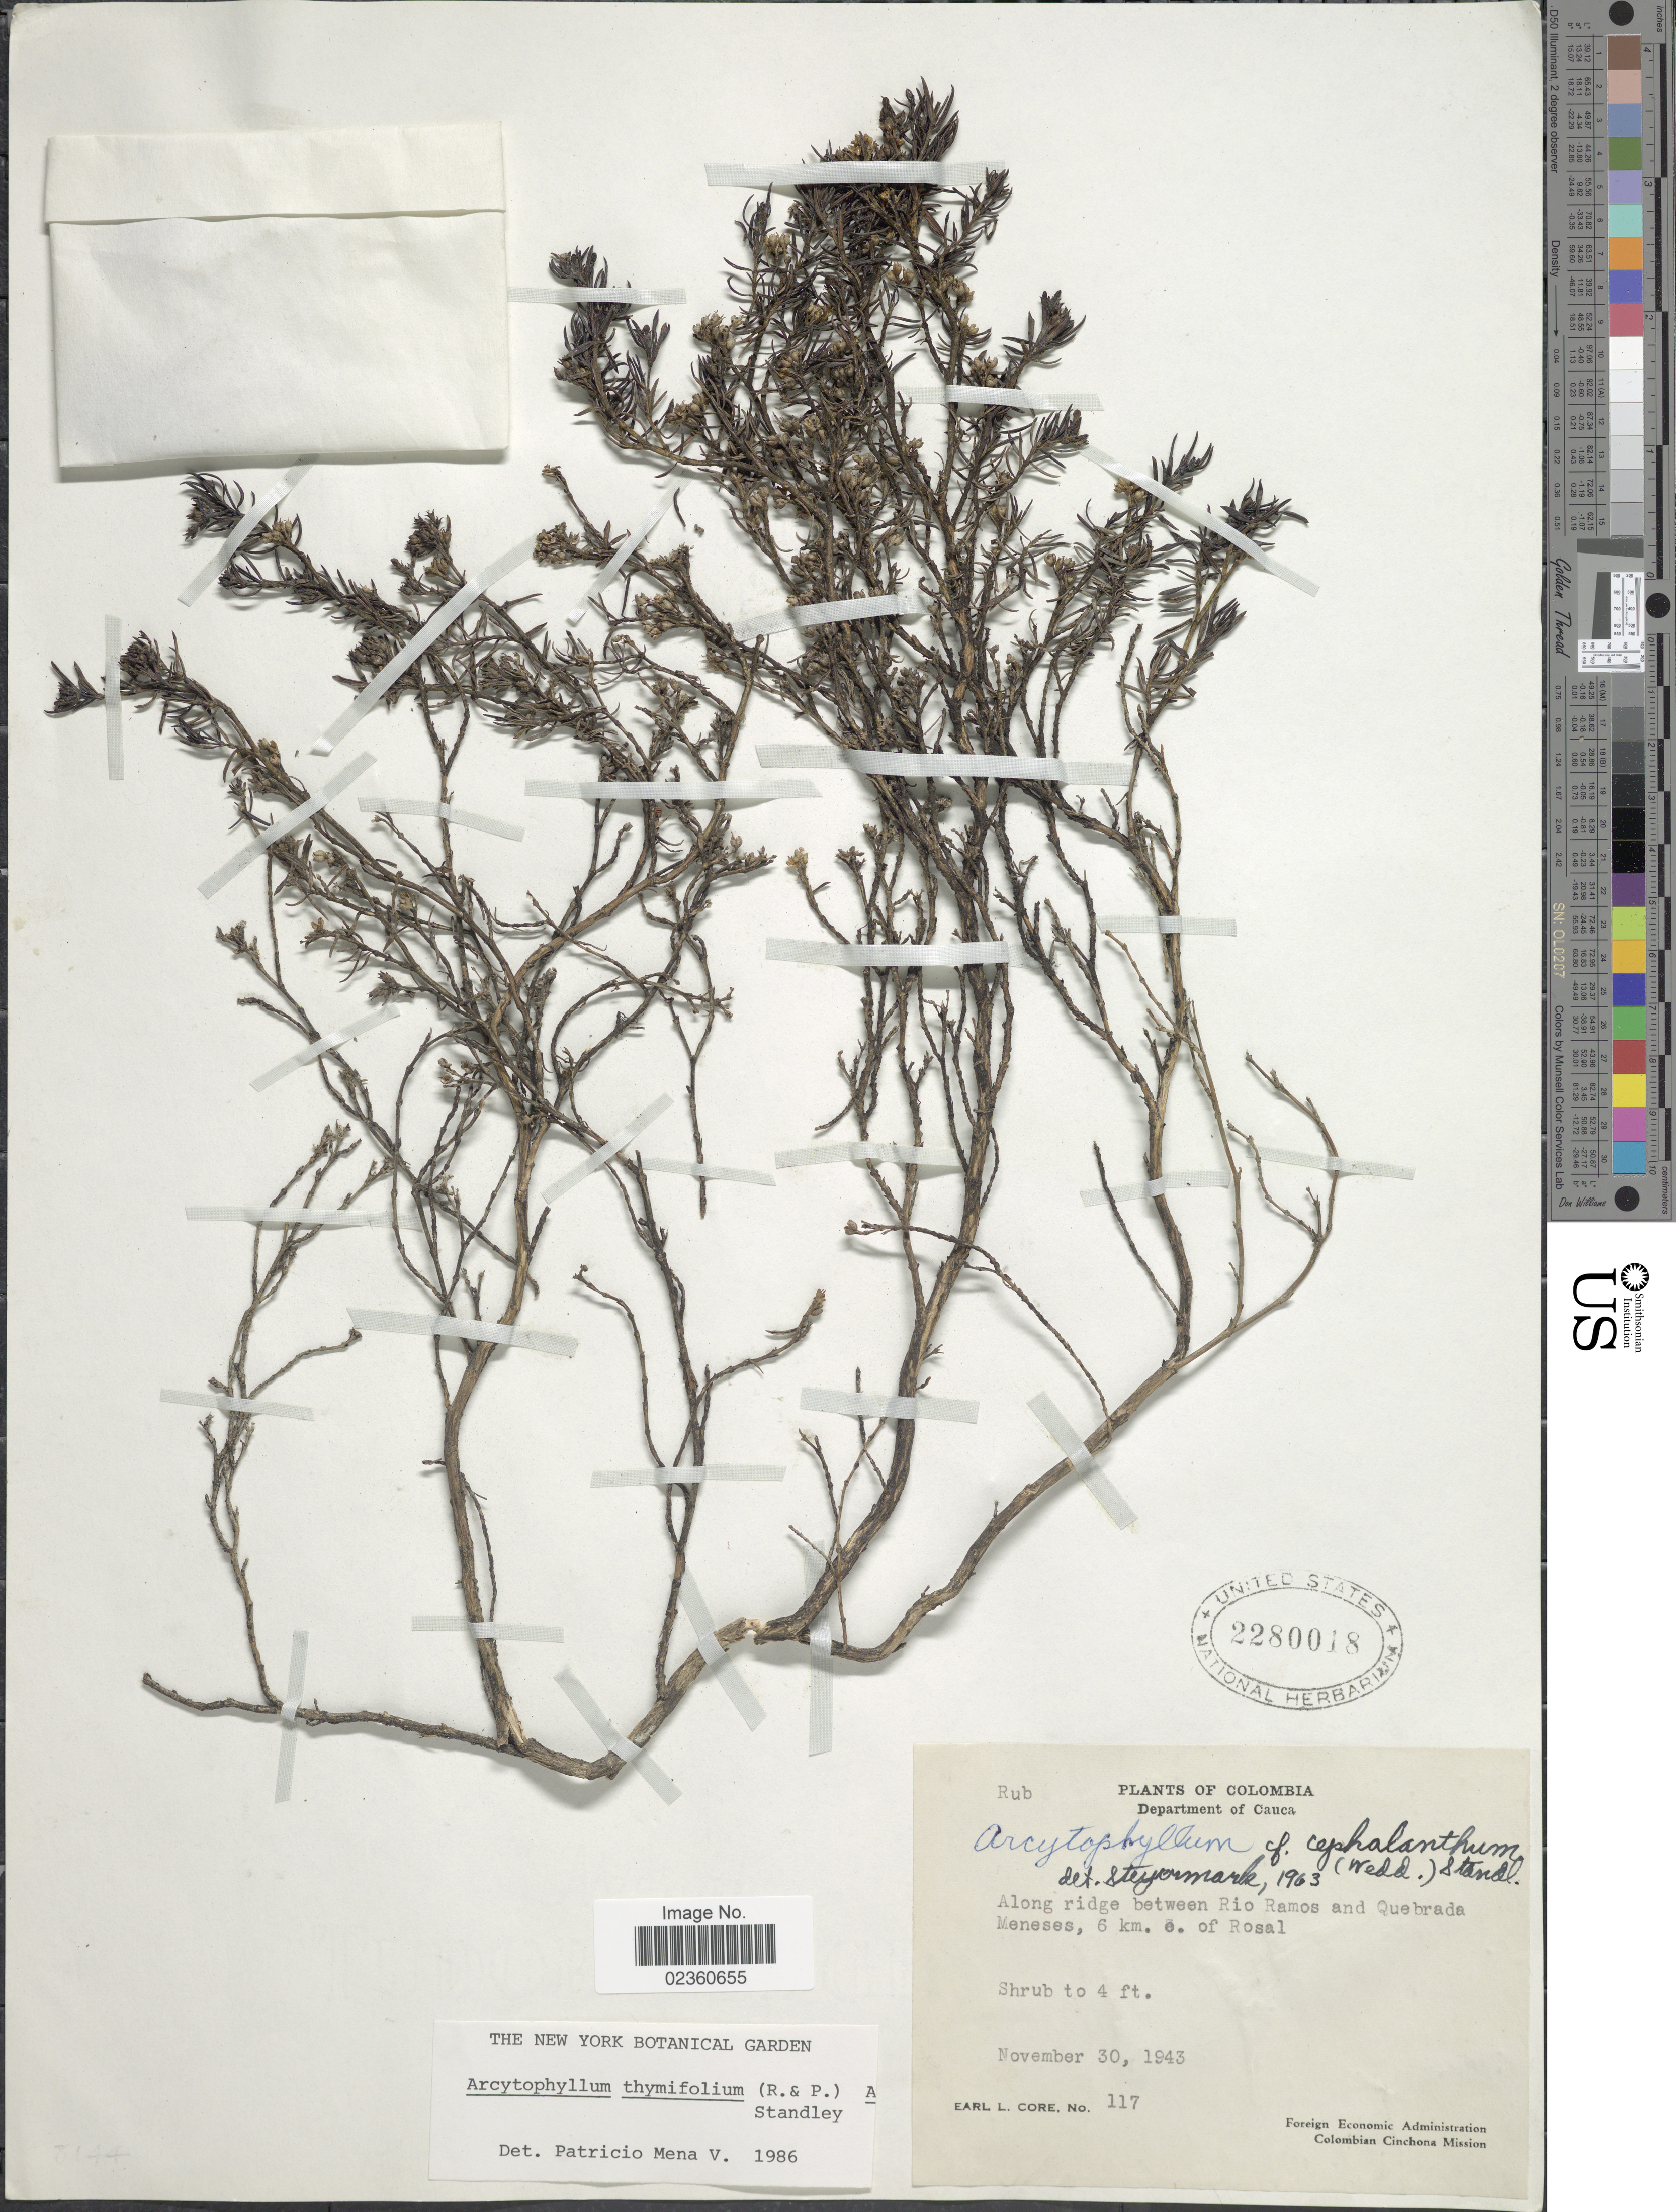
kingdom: Plantae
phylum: Tracheophyta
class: Magnoliopsida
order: Gentianales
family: Rubiaceae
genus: Arcytophyllum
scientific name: Arcytophyllum thymifolium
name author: (Ruiz & Pav.) Standl.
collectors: E. L. Core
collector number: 117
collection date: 1943-11-30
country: Colombia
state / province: Cauca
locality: Department of Cauca, Along ridge between Rio Ramos and Quebrada Meneses, 6 km e of Rosal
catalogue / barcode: US 2280018